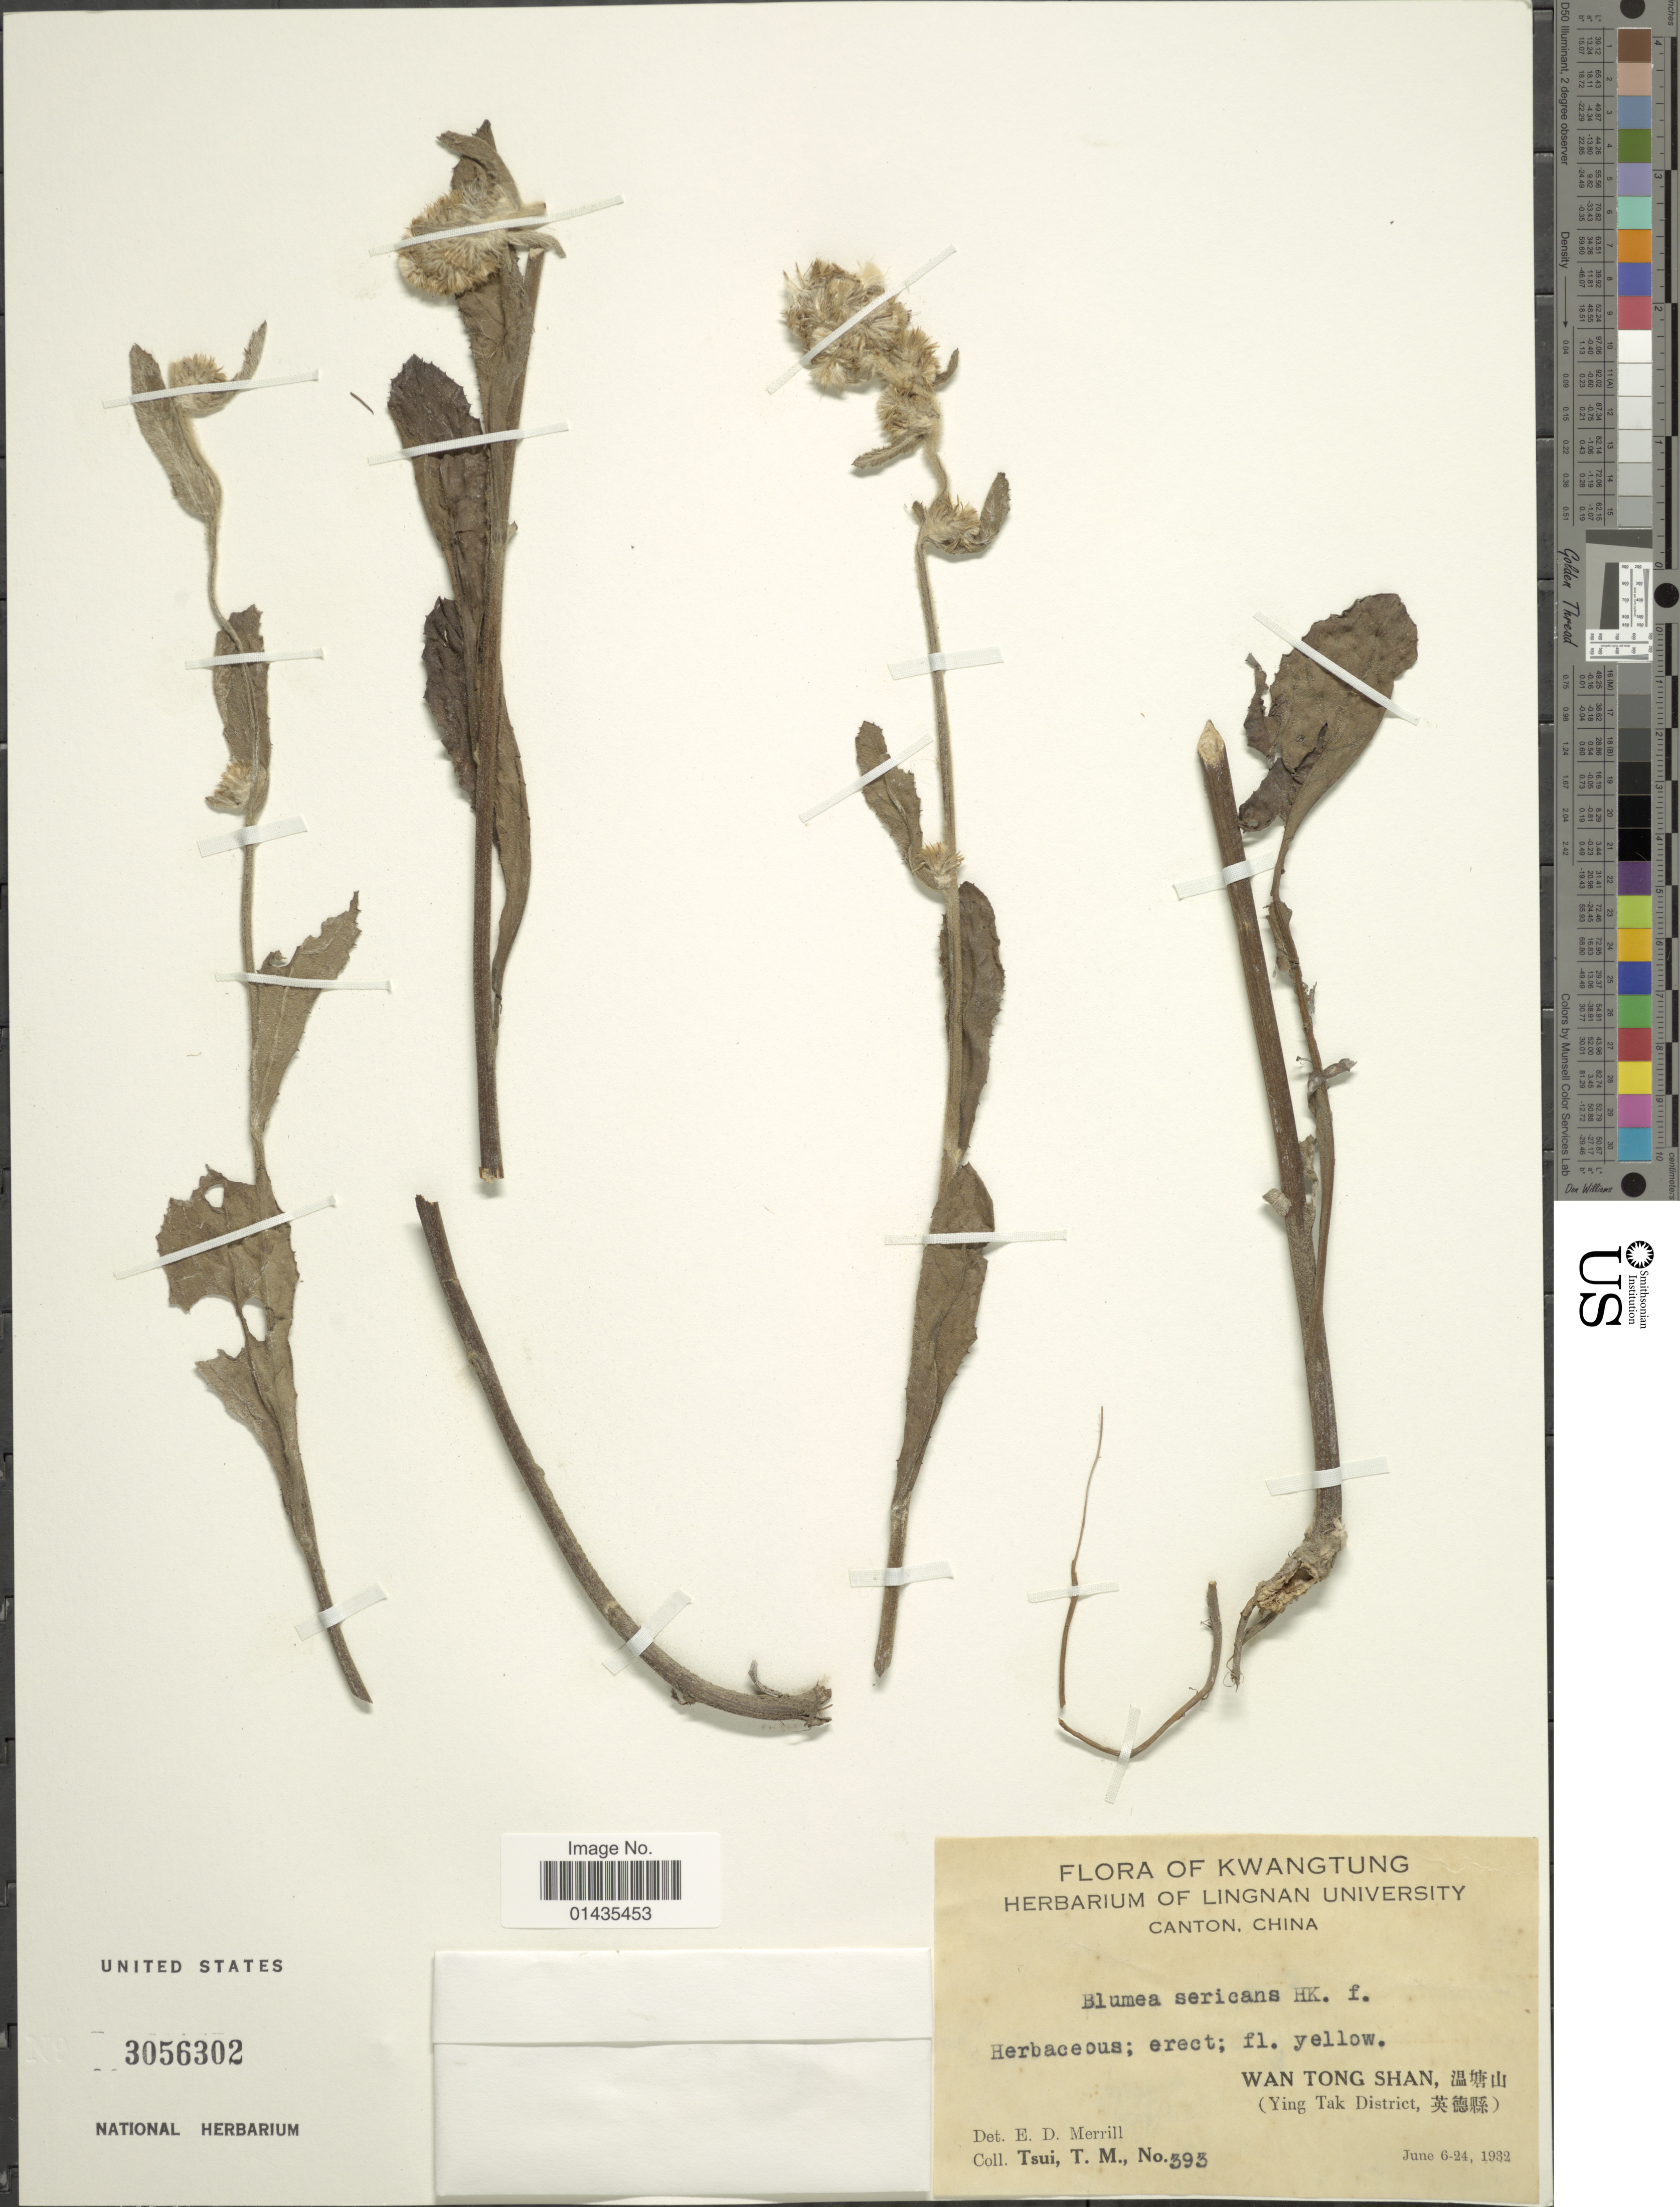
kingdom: Plantae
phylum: Tracheophyta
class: Magnoliopsida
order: Asterales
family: Asteraceae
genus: Blumea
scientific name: Blumea sericans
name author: (Kurz) Hook. f.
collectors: T. Tsui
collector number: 393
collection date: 1932-06-06/1932-06-24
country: China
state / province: Guangdong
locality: Kwangtung, Wan Tong Shan, Ying Tak District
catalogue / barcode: US 3056302